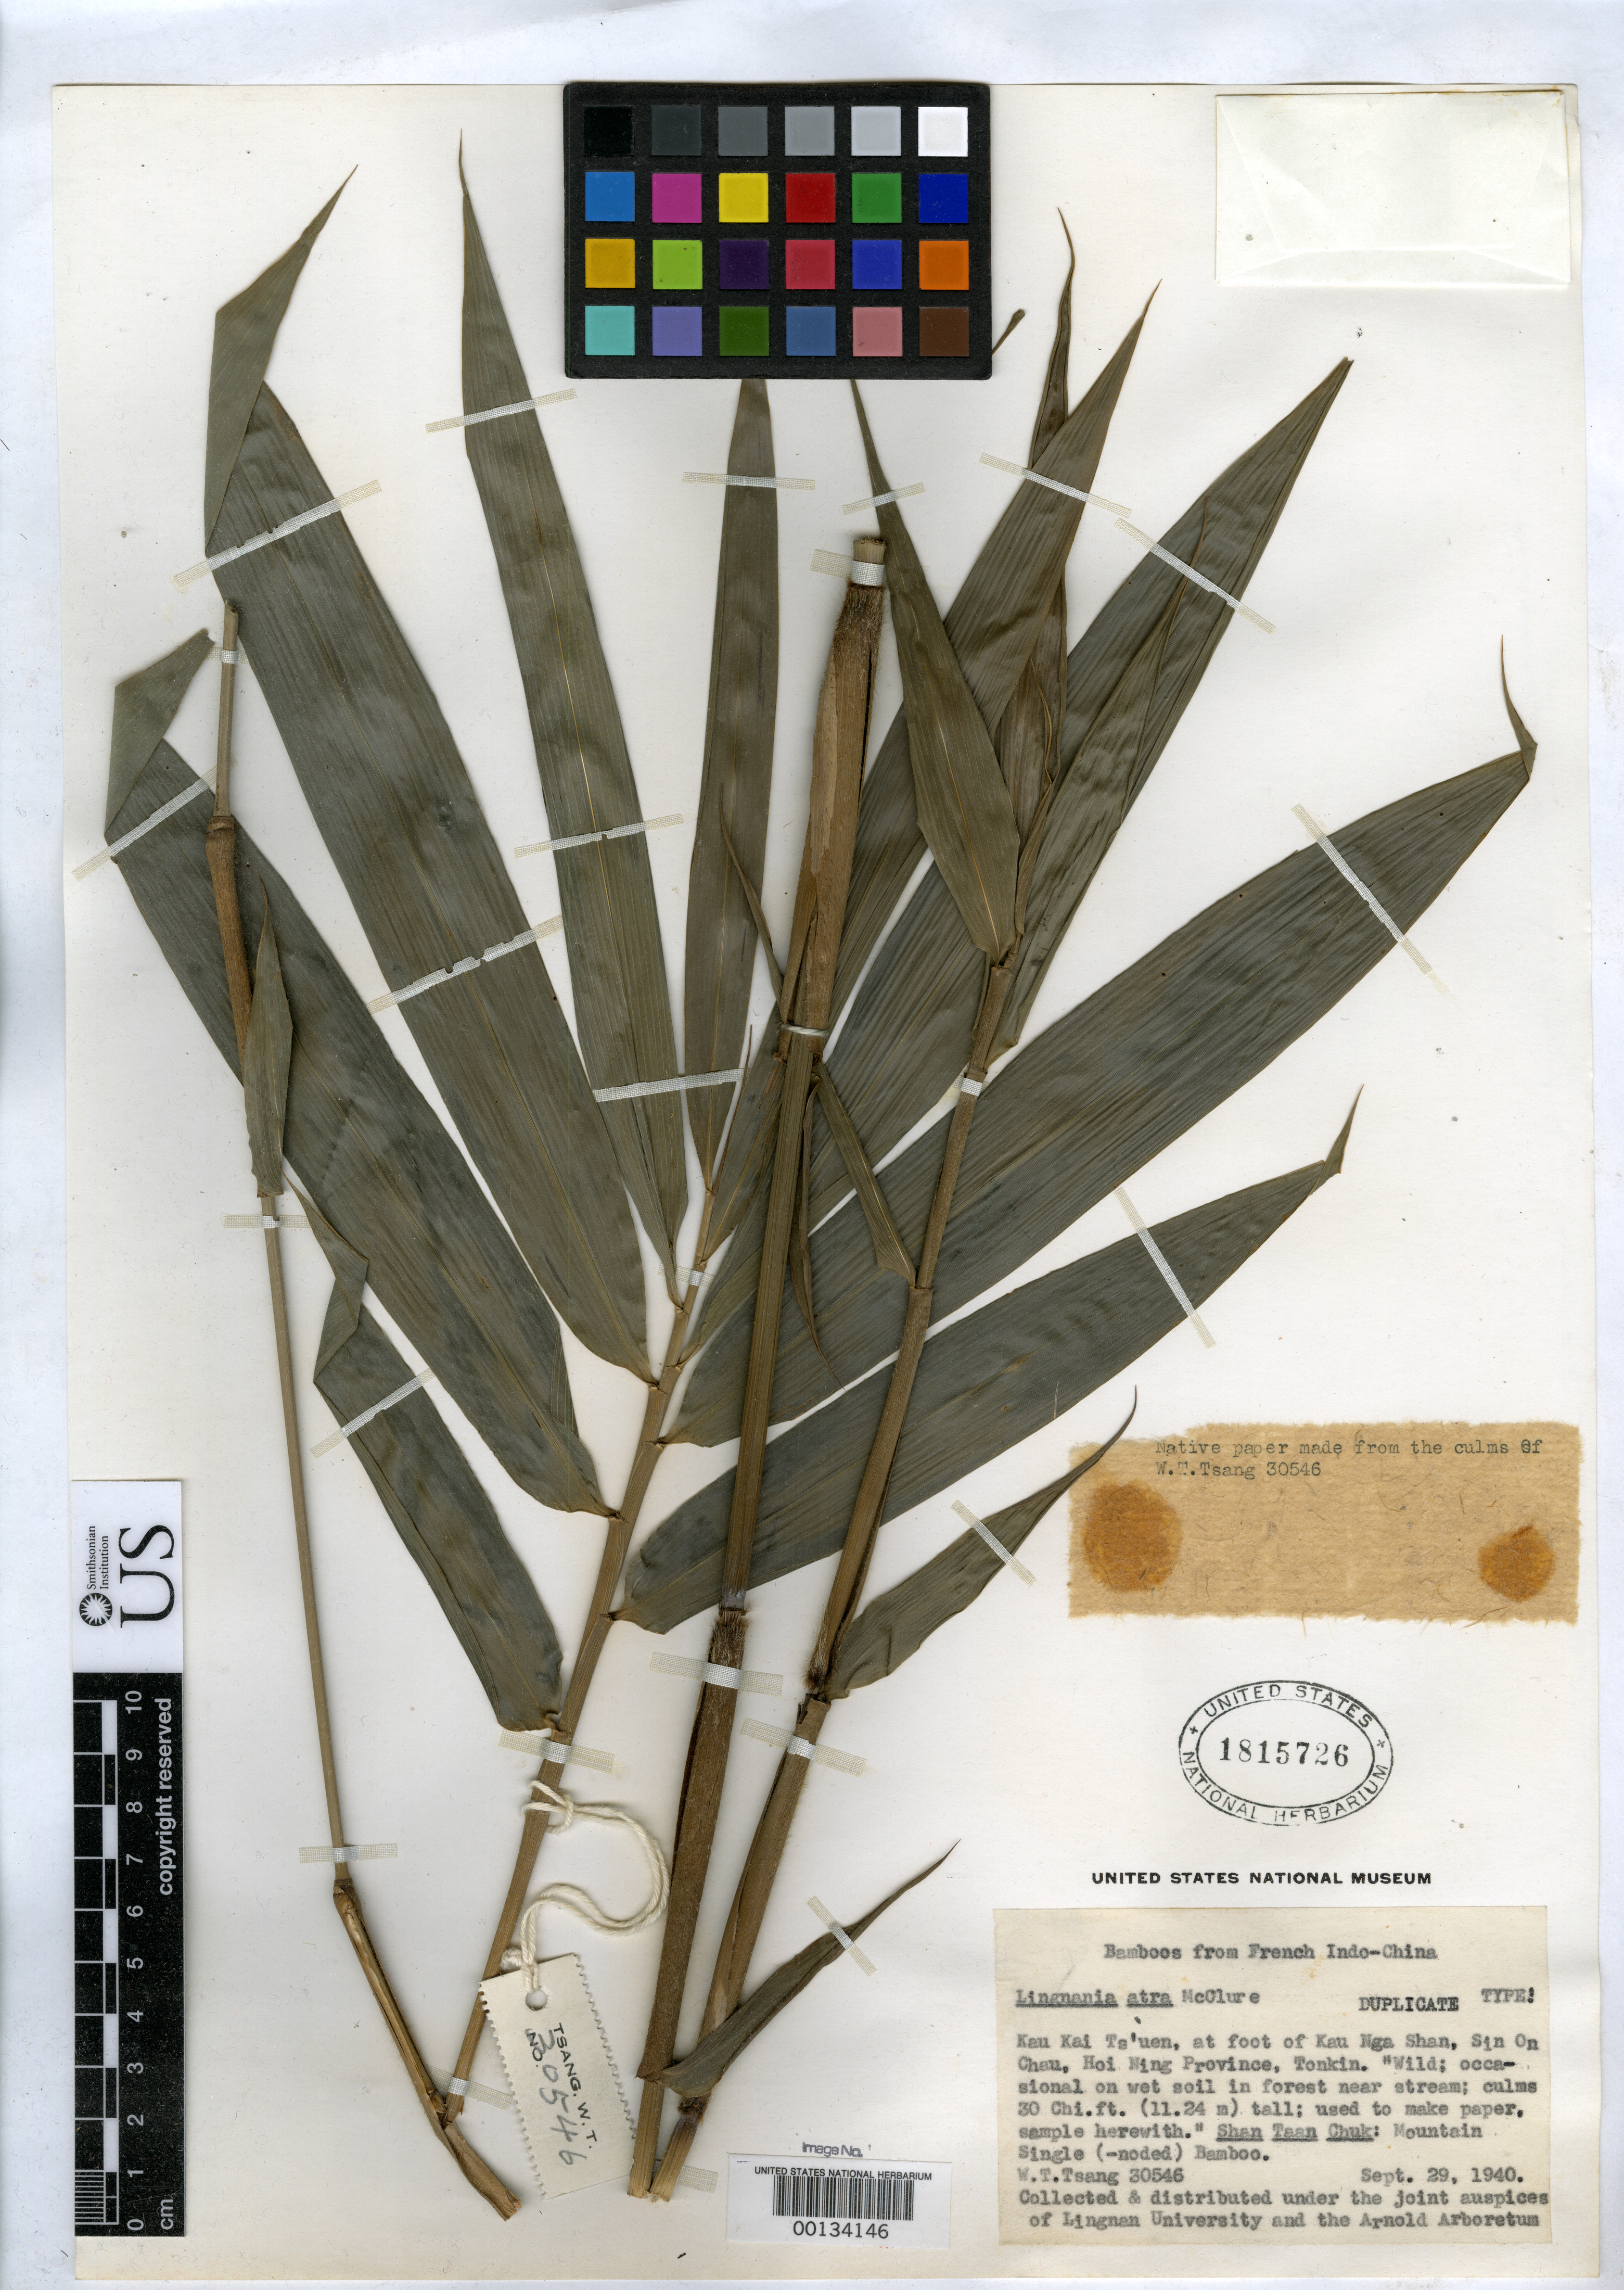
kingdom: Plantae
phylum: Tracheophyta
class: Liliopsida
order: Poales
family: Poaceae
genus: Lingnania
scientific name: Lingnania atra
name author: McClure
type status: Isotype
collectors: W. T. Tsang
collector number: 30546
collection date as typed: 29 Sep 1940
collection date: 1940-09-29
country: Vietnam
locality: Near Kau Kaai Ts'uen, foot of Kau Nga shan.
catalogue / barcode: US 1815726